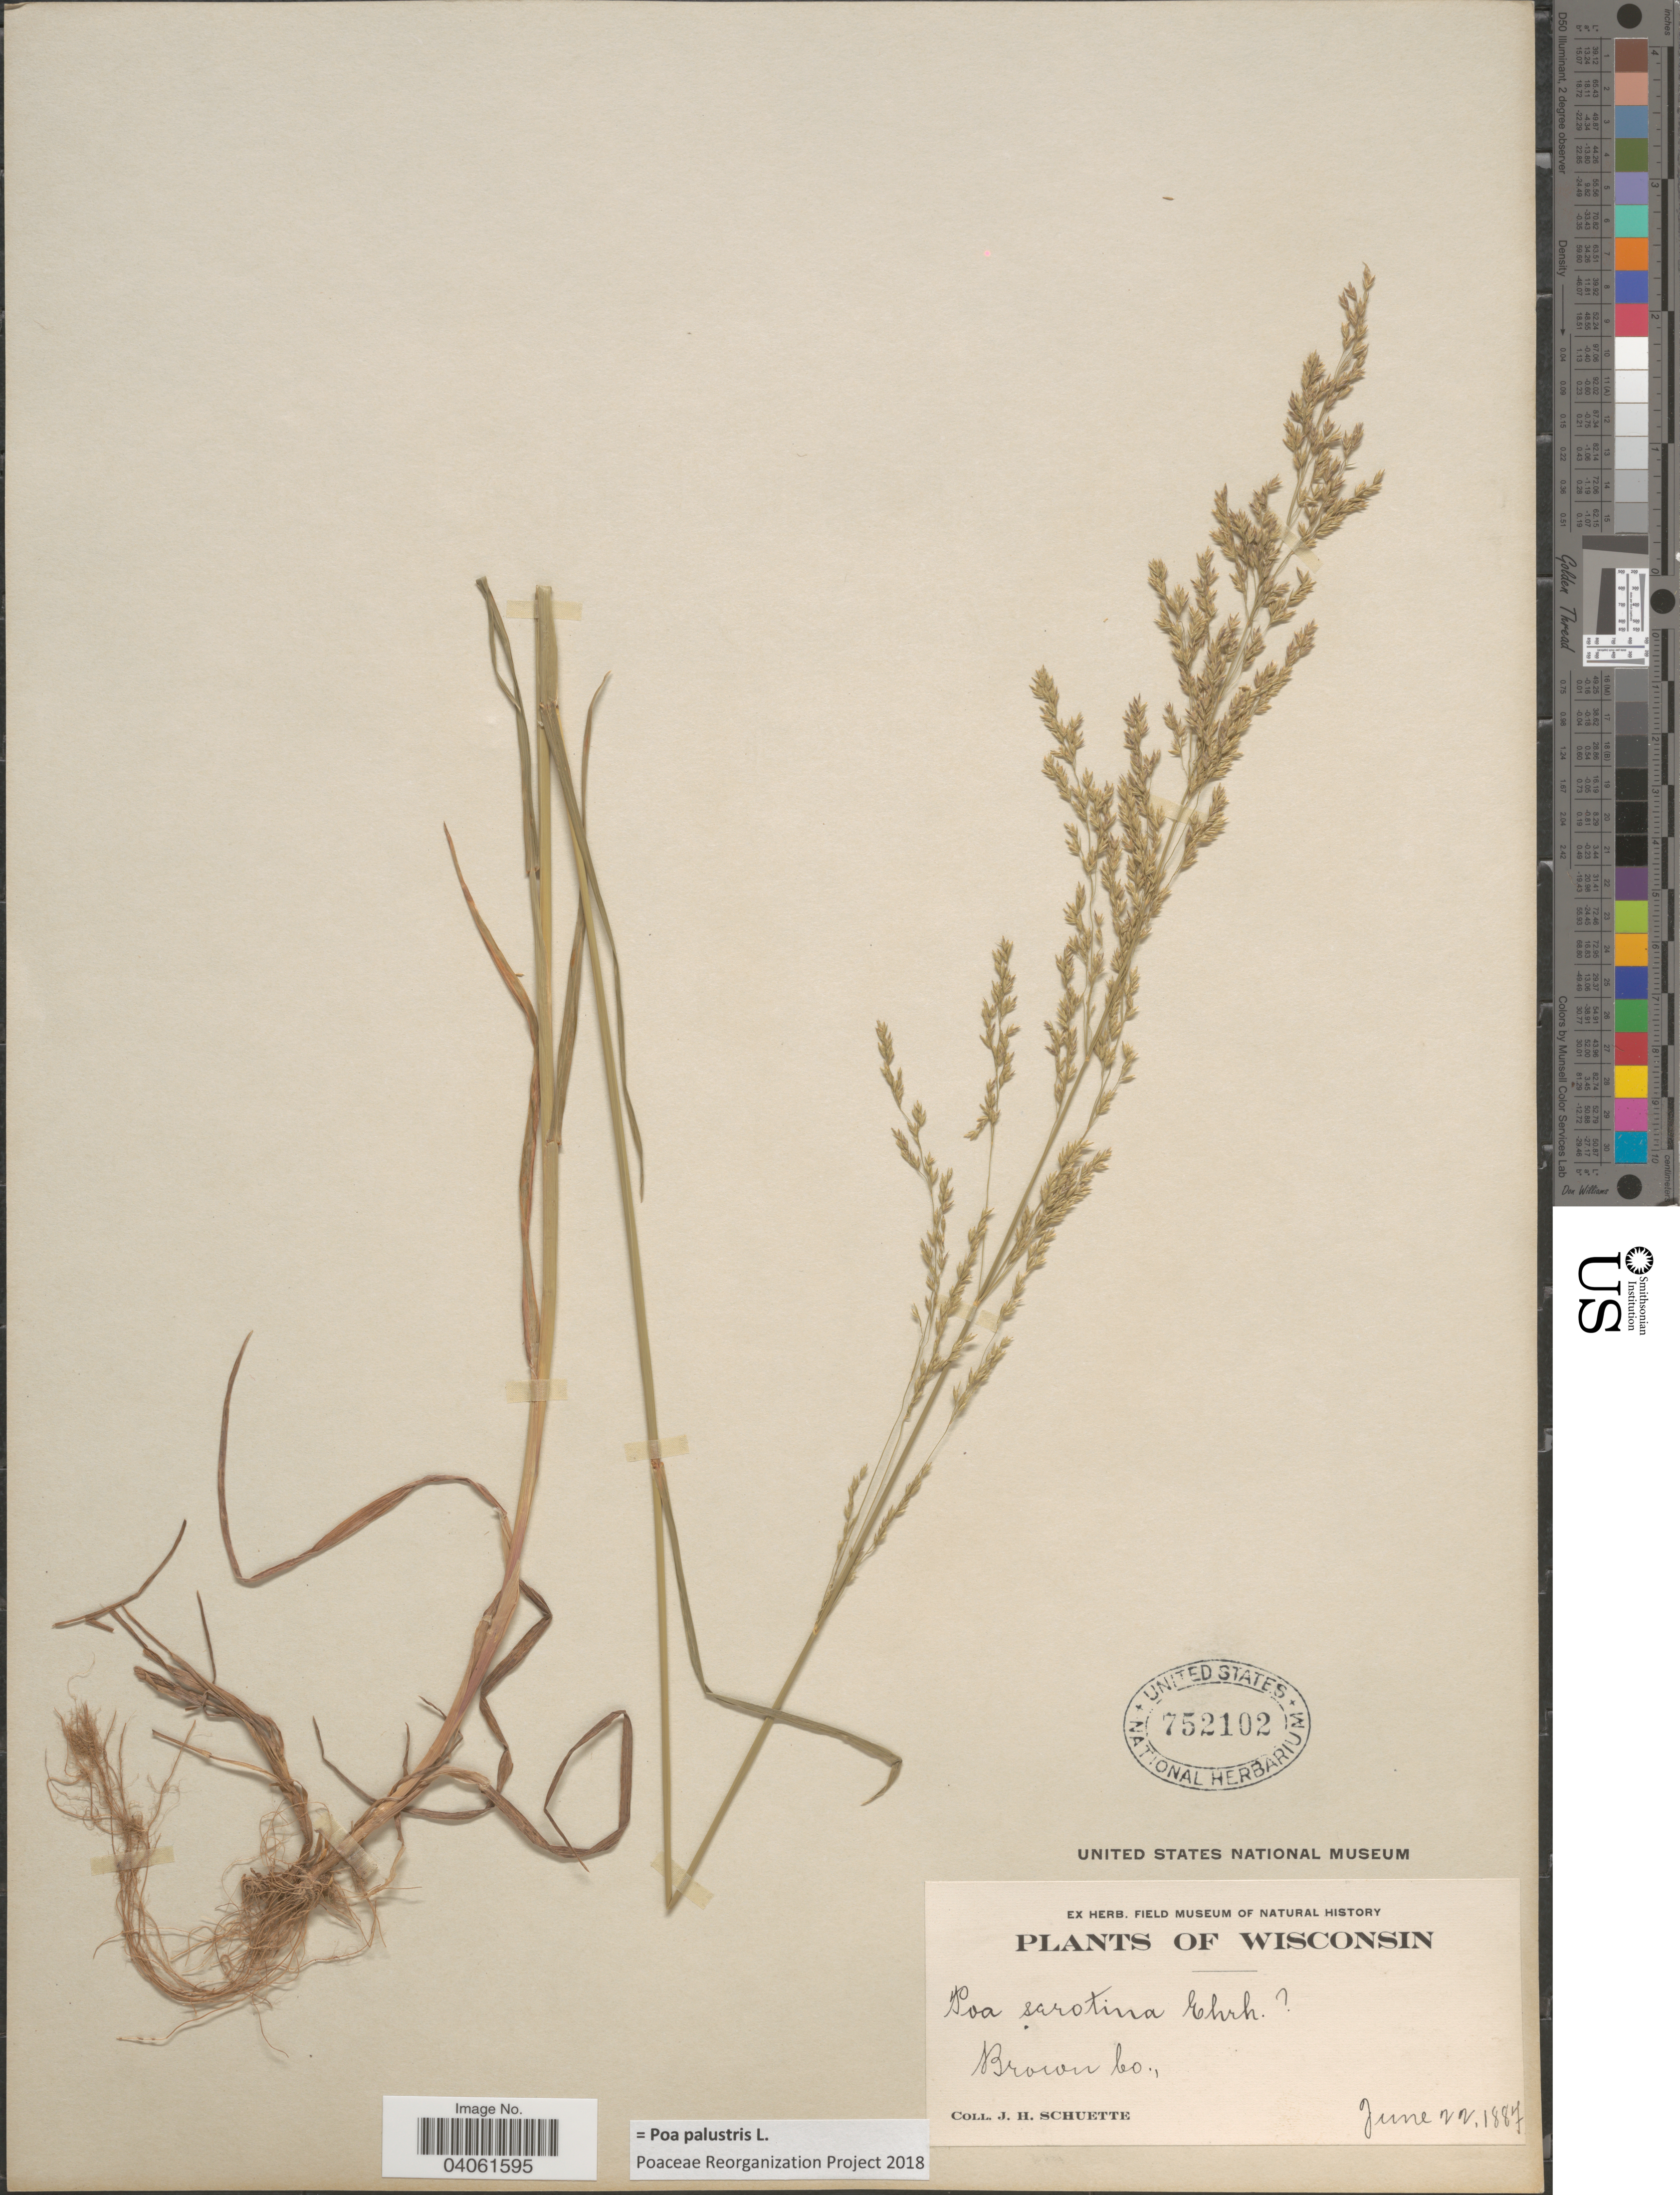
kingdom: Plantae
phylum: Tracheophyta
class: Liliopsida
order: Poales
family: Poaceae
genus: Poa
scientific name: Poa palustris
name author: L.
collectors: J. H. Schuette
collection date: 1887-06-22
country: United States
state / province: Wisconsin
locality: Brown Co.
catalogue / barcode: US 752102